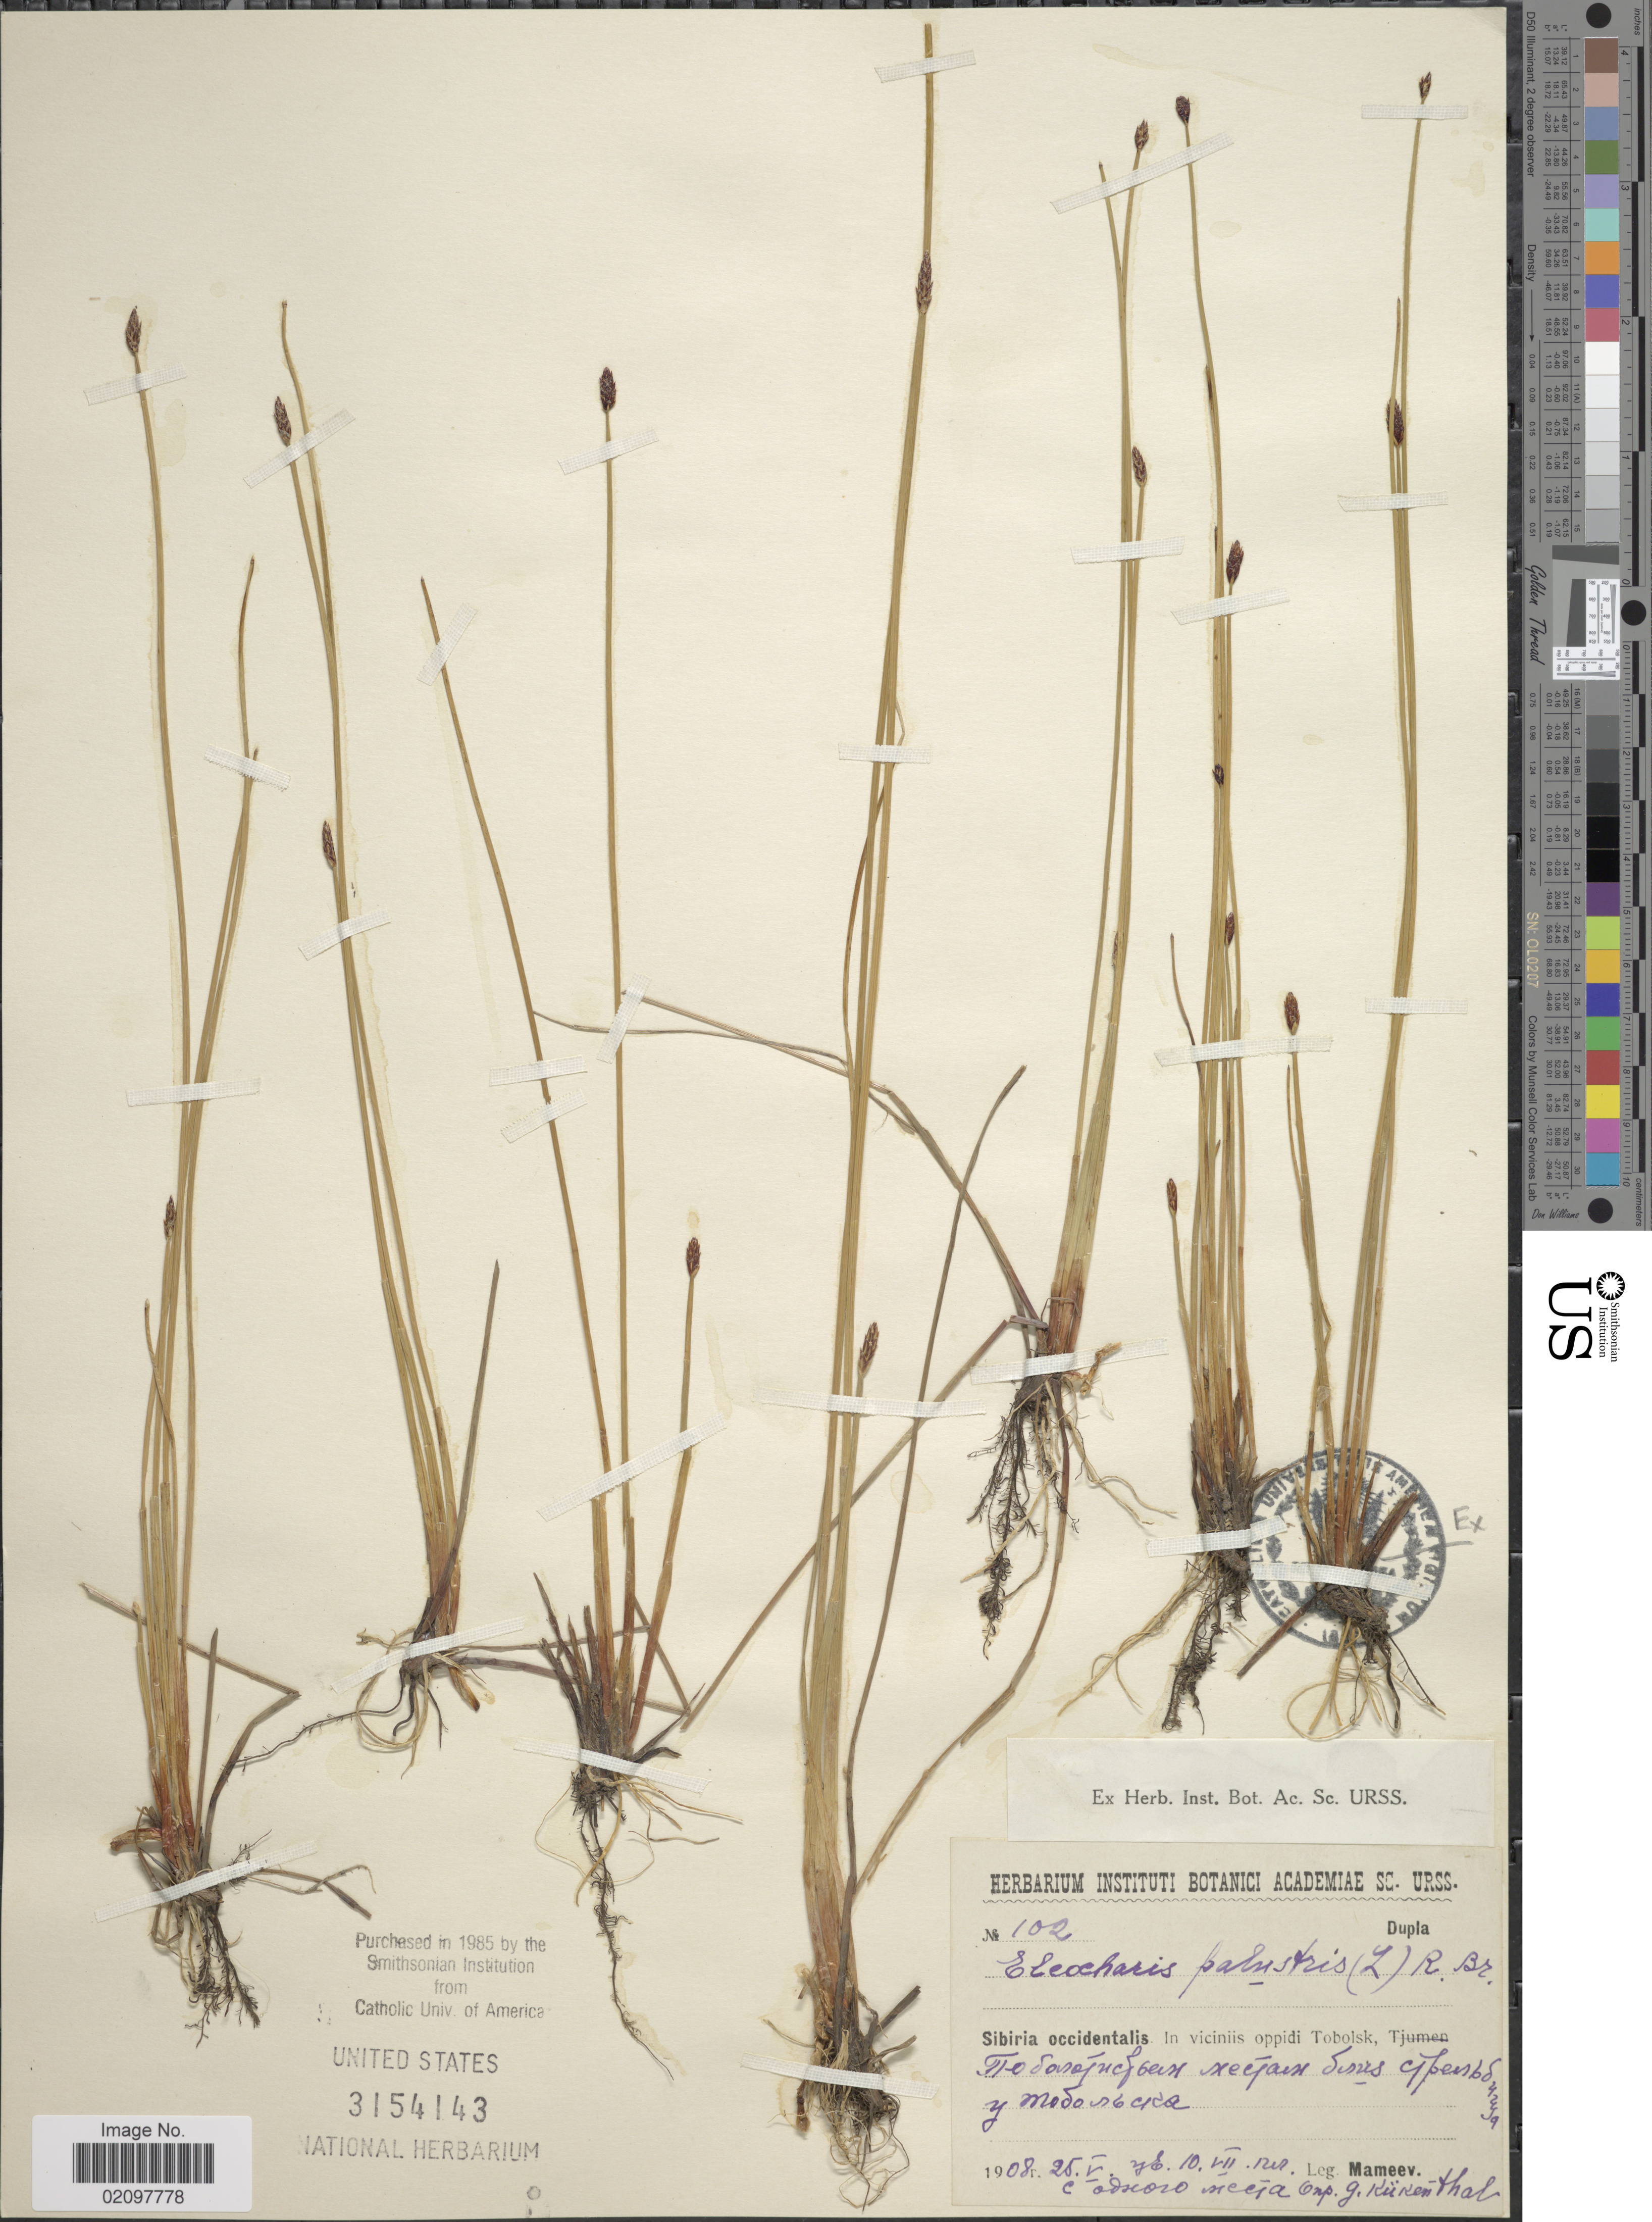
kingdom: Plantae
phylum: Tracheophyta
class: Liliopsida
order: Poales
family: Cyperaceae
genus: Eleocharis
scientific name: Eleocharis palustris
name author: (L.) Roem. & Schult.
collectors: Mameev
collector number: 102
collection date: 1908-05-25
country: Russian Federation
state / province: Tyumen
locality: Sibiria occidentalis. In viciniis oppidi Tobolsk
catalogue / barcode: US 3154143